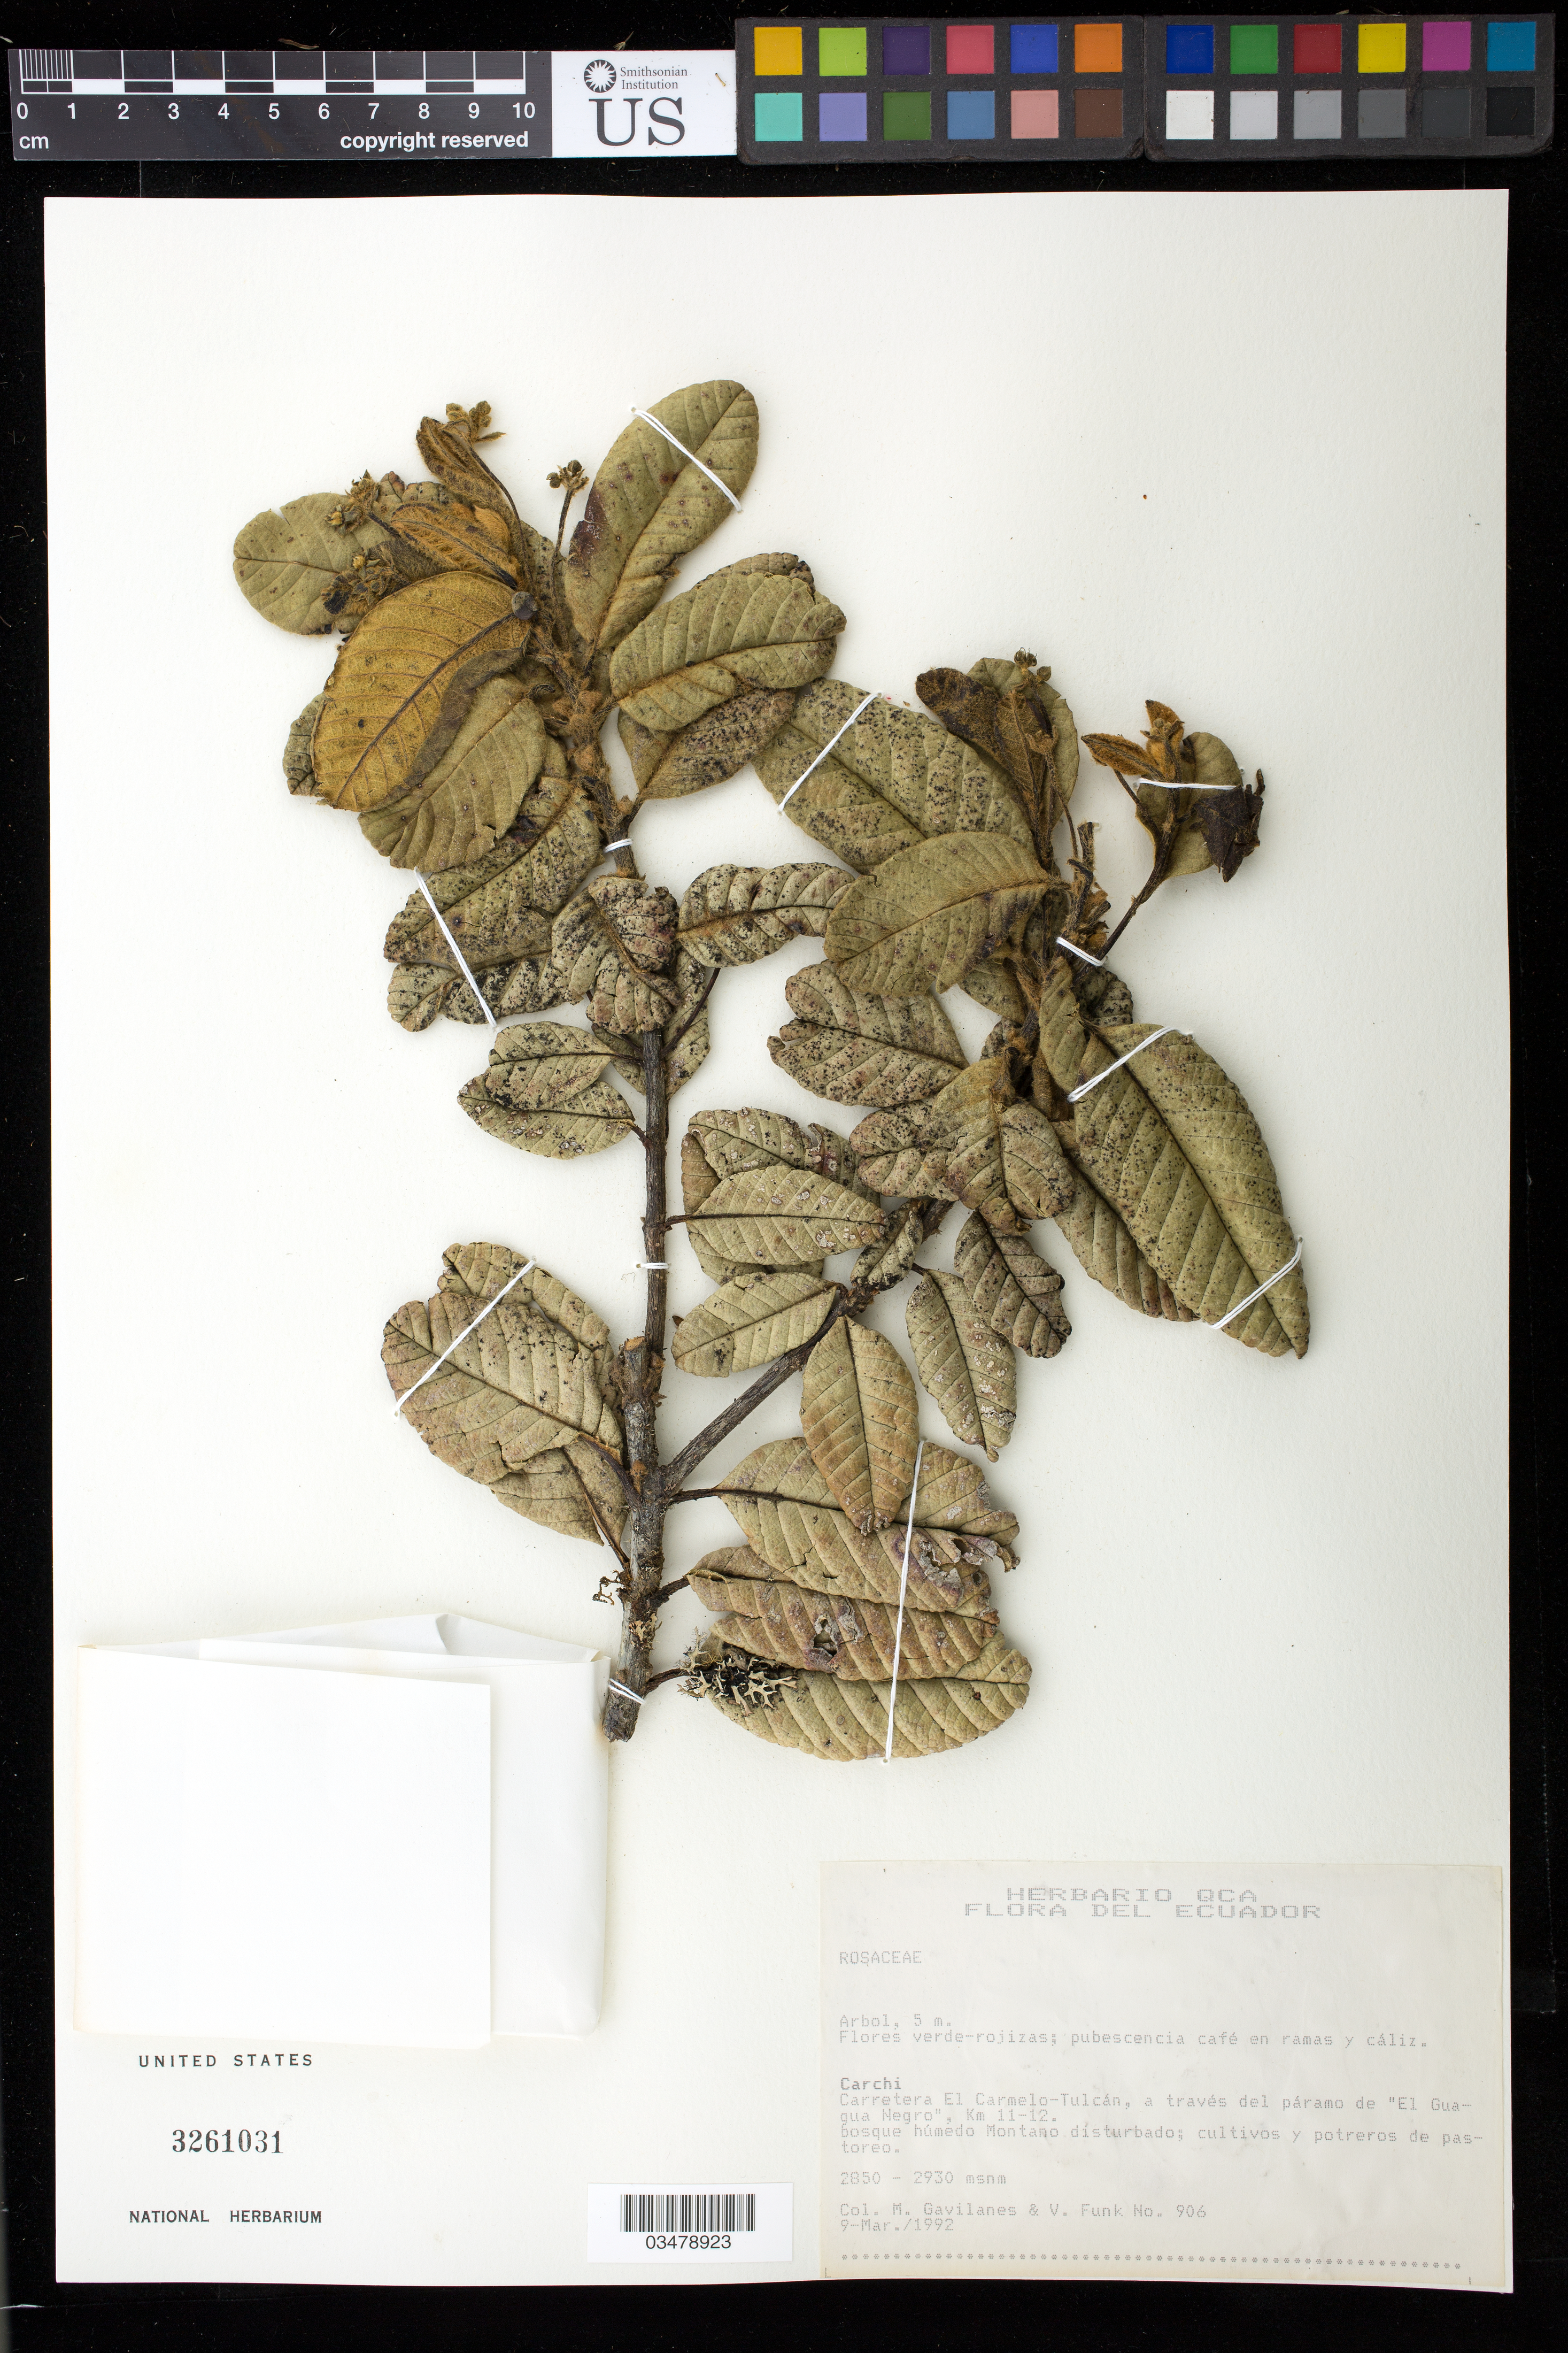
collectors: M. Gavilanes & V. Funk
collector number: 906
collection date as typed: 9 Mar 1992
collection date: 1992-03-09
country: Ecuador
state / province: Carchi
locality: Carretera Julio Andrade-El Carmelo, Km 20-23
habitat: bosque mudedo Montano disturbado; cultivos y potreros de pastoreo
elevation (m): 2850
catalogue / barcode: US 3261031